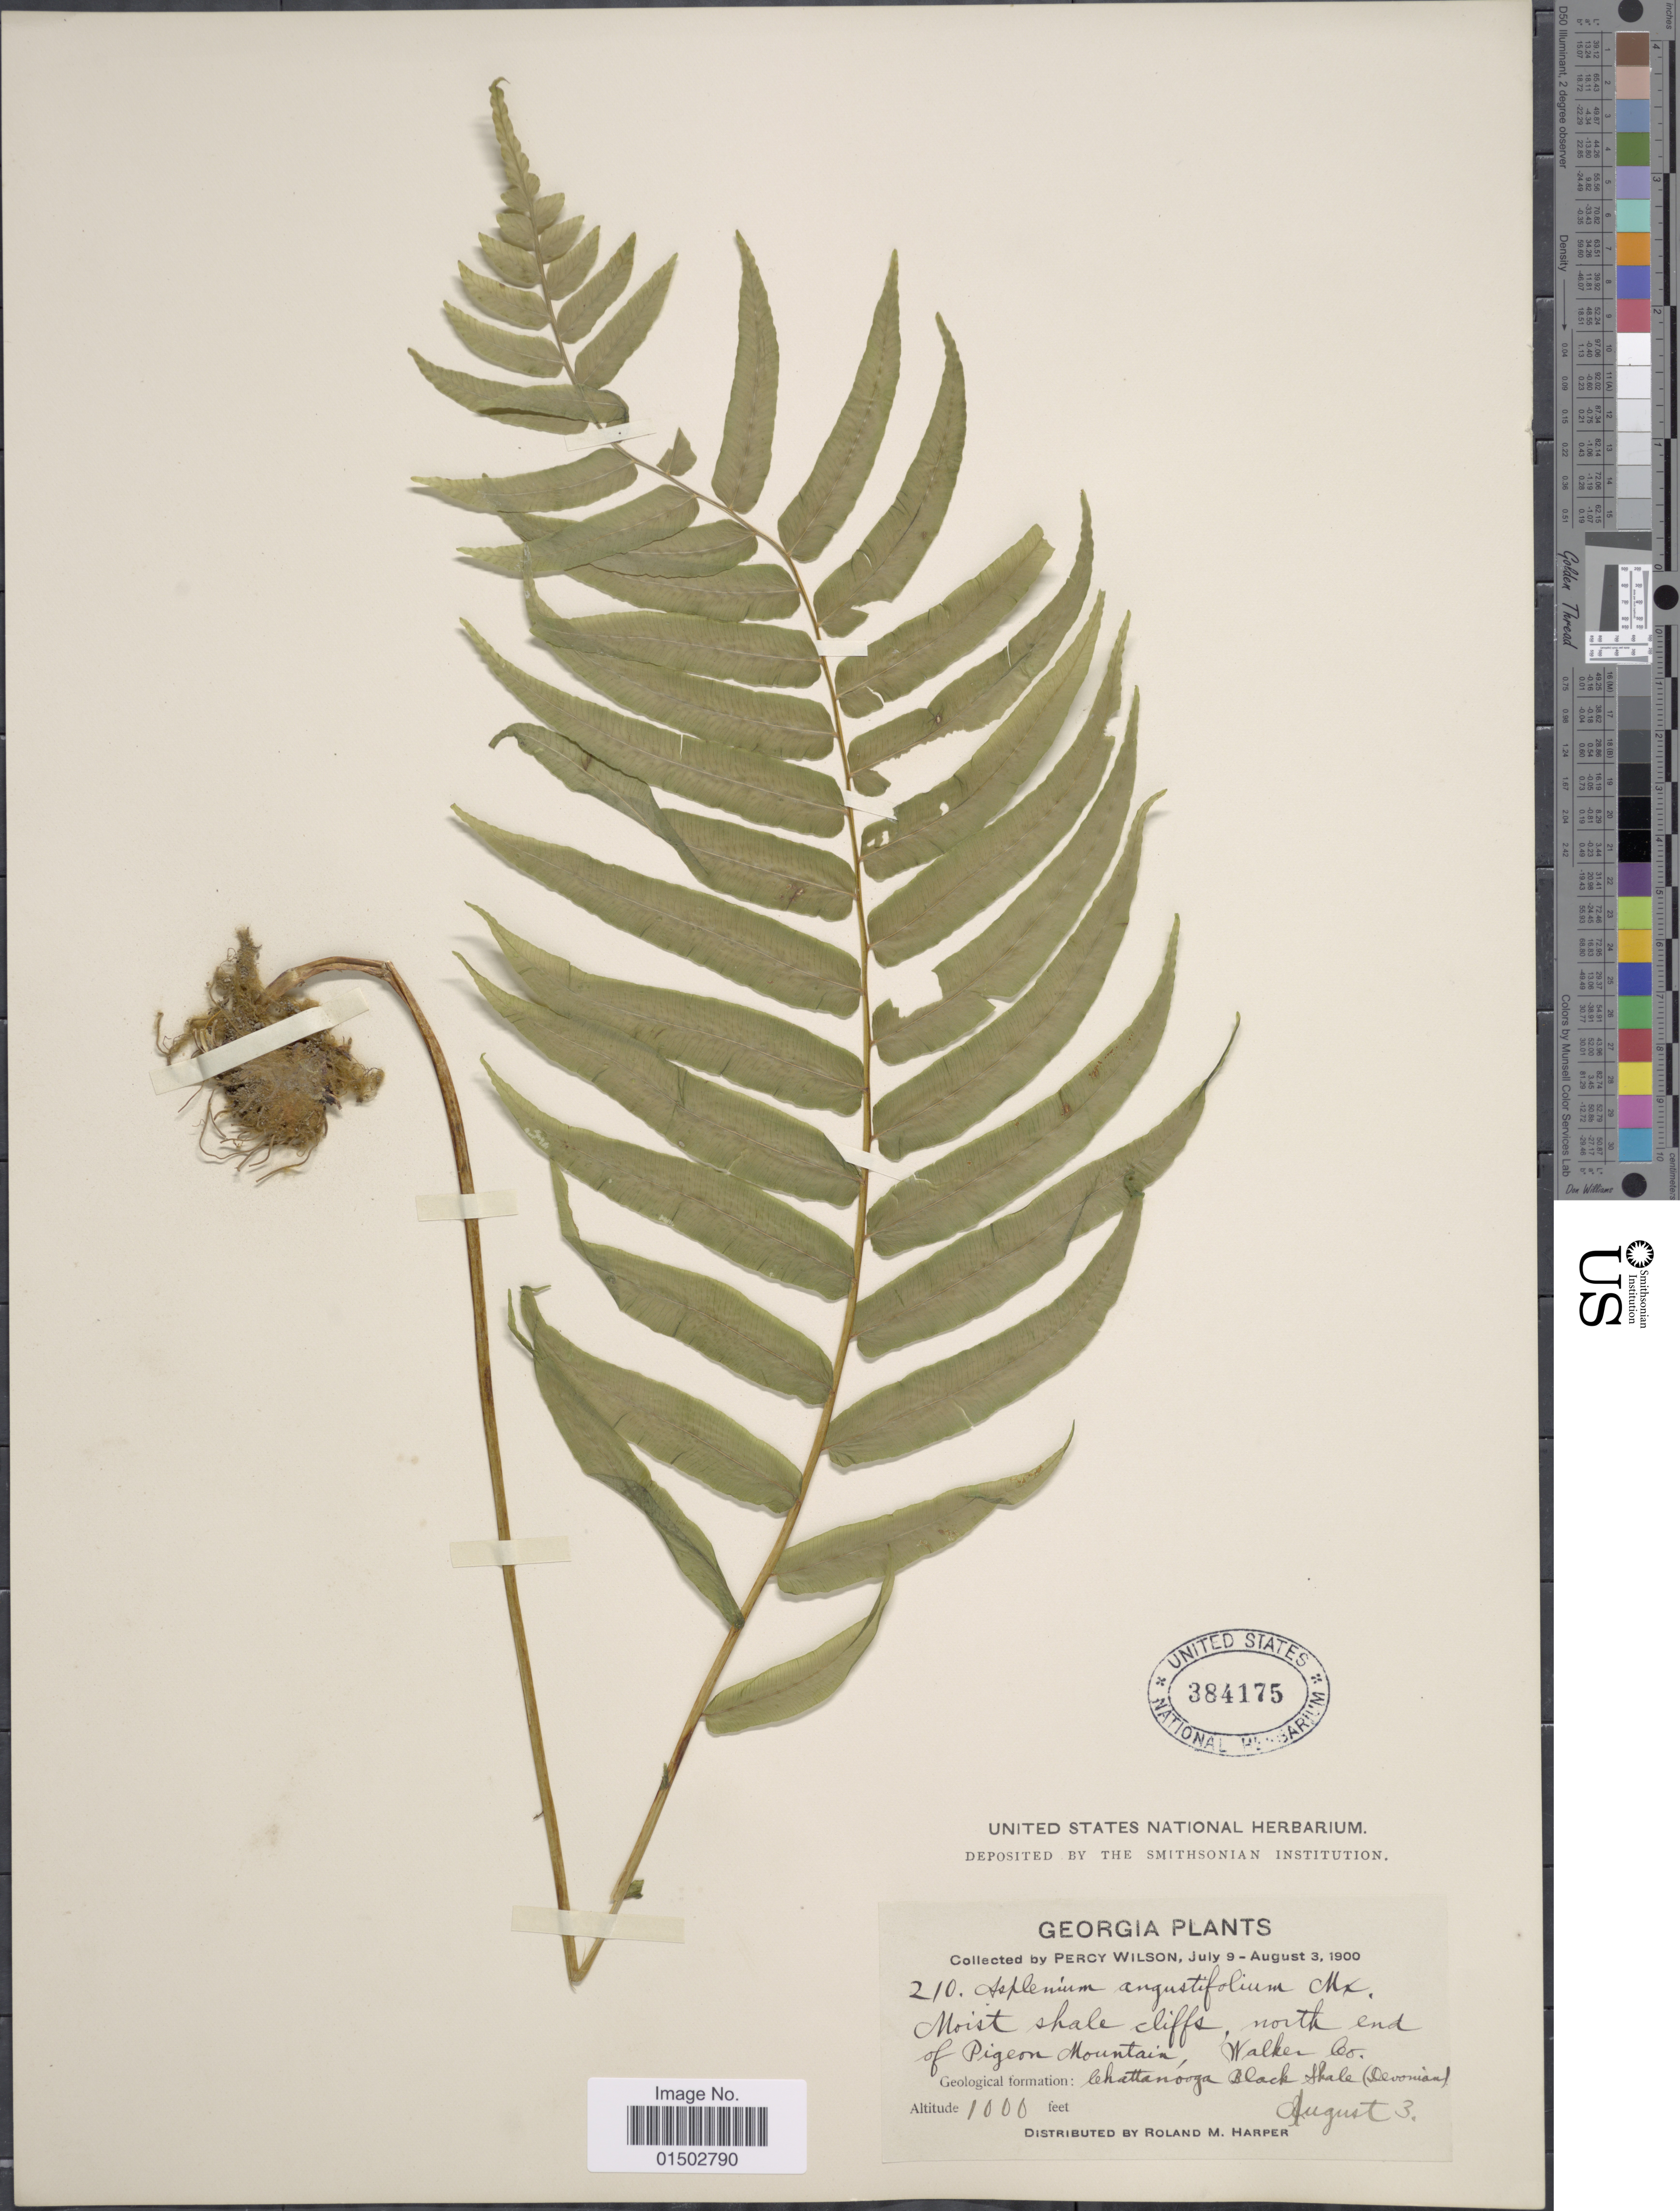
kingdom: Plantae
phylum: Tracheophyta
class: Polypodiopsida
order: Polypodiales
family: Diplaziopsidaceae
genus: Homalosorus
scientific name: Homalosorus pycnocarpos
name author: (Spreng.) Pic. Serm.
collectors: P. Wilson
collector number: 210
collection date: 1900-07-09/1900-08-03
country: United States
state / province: Georgia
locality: North end of Pigeon Mountain, Walker Co., Cehattanooga Black Shale Devonian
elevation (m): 305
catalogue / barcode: US 384175